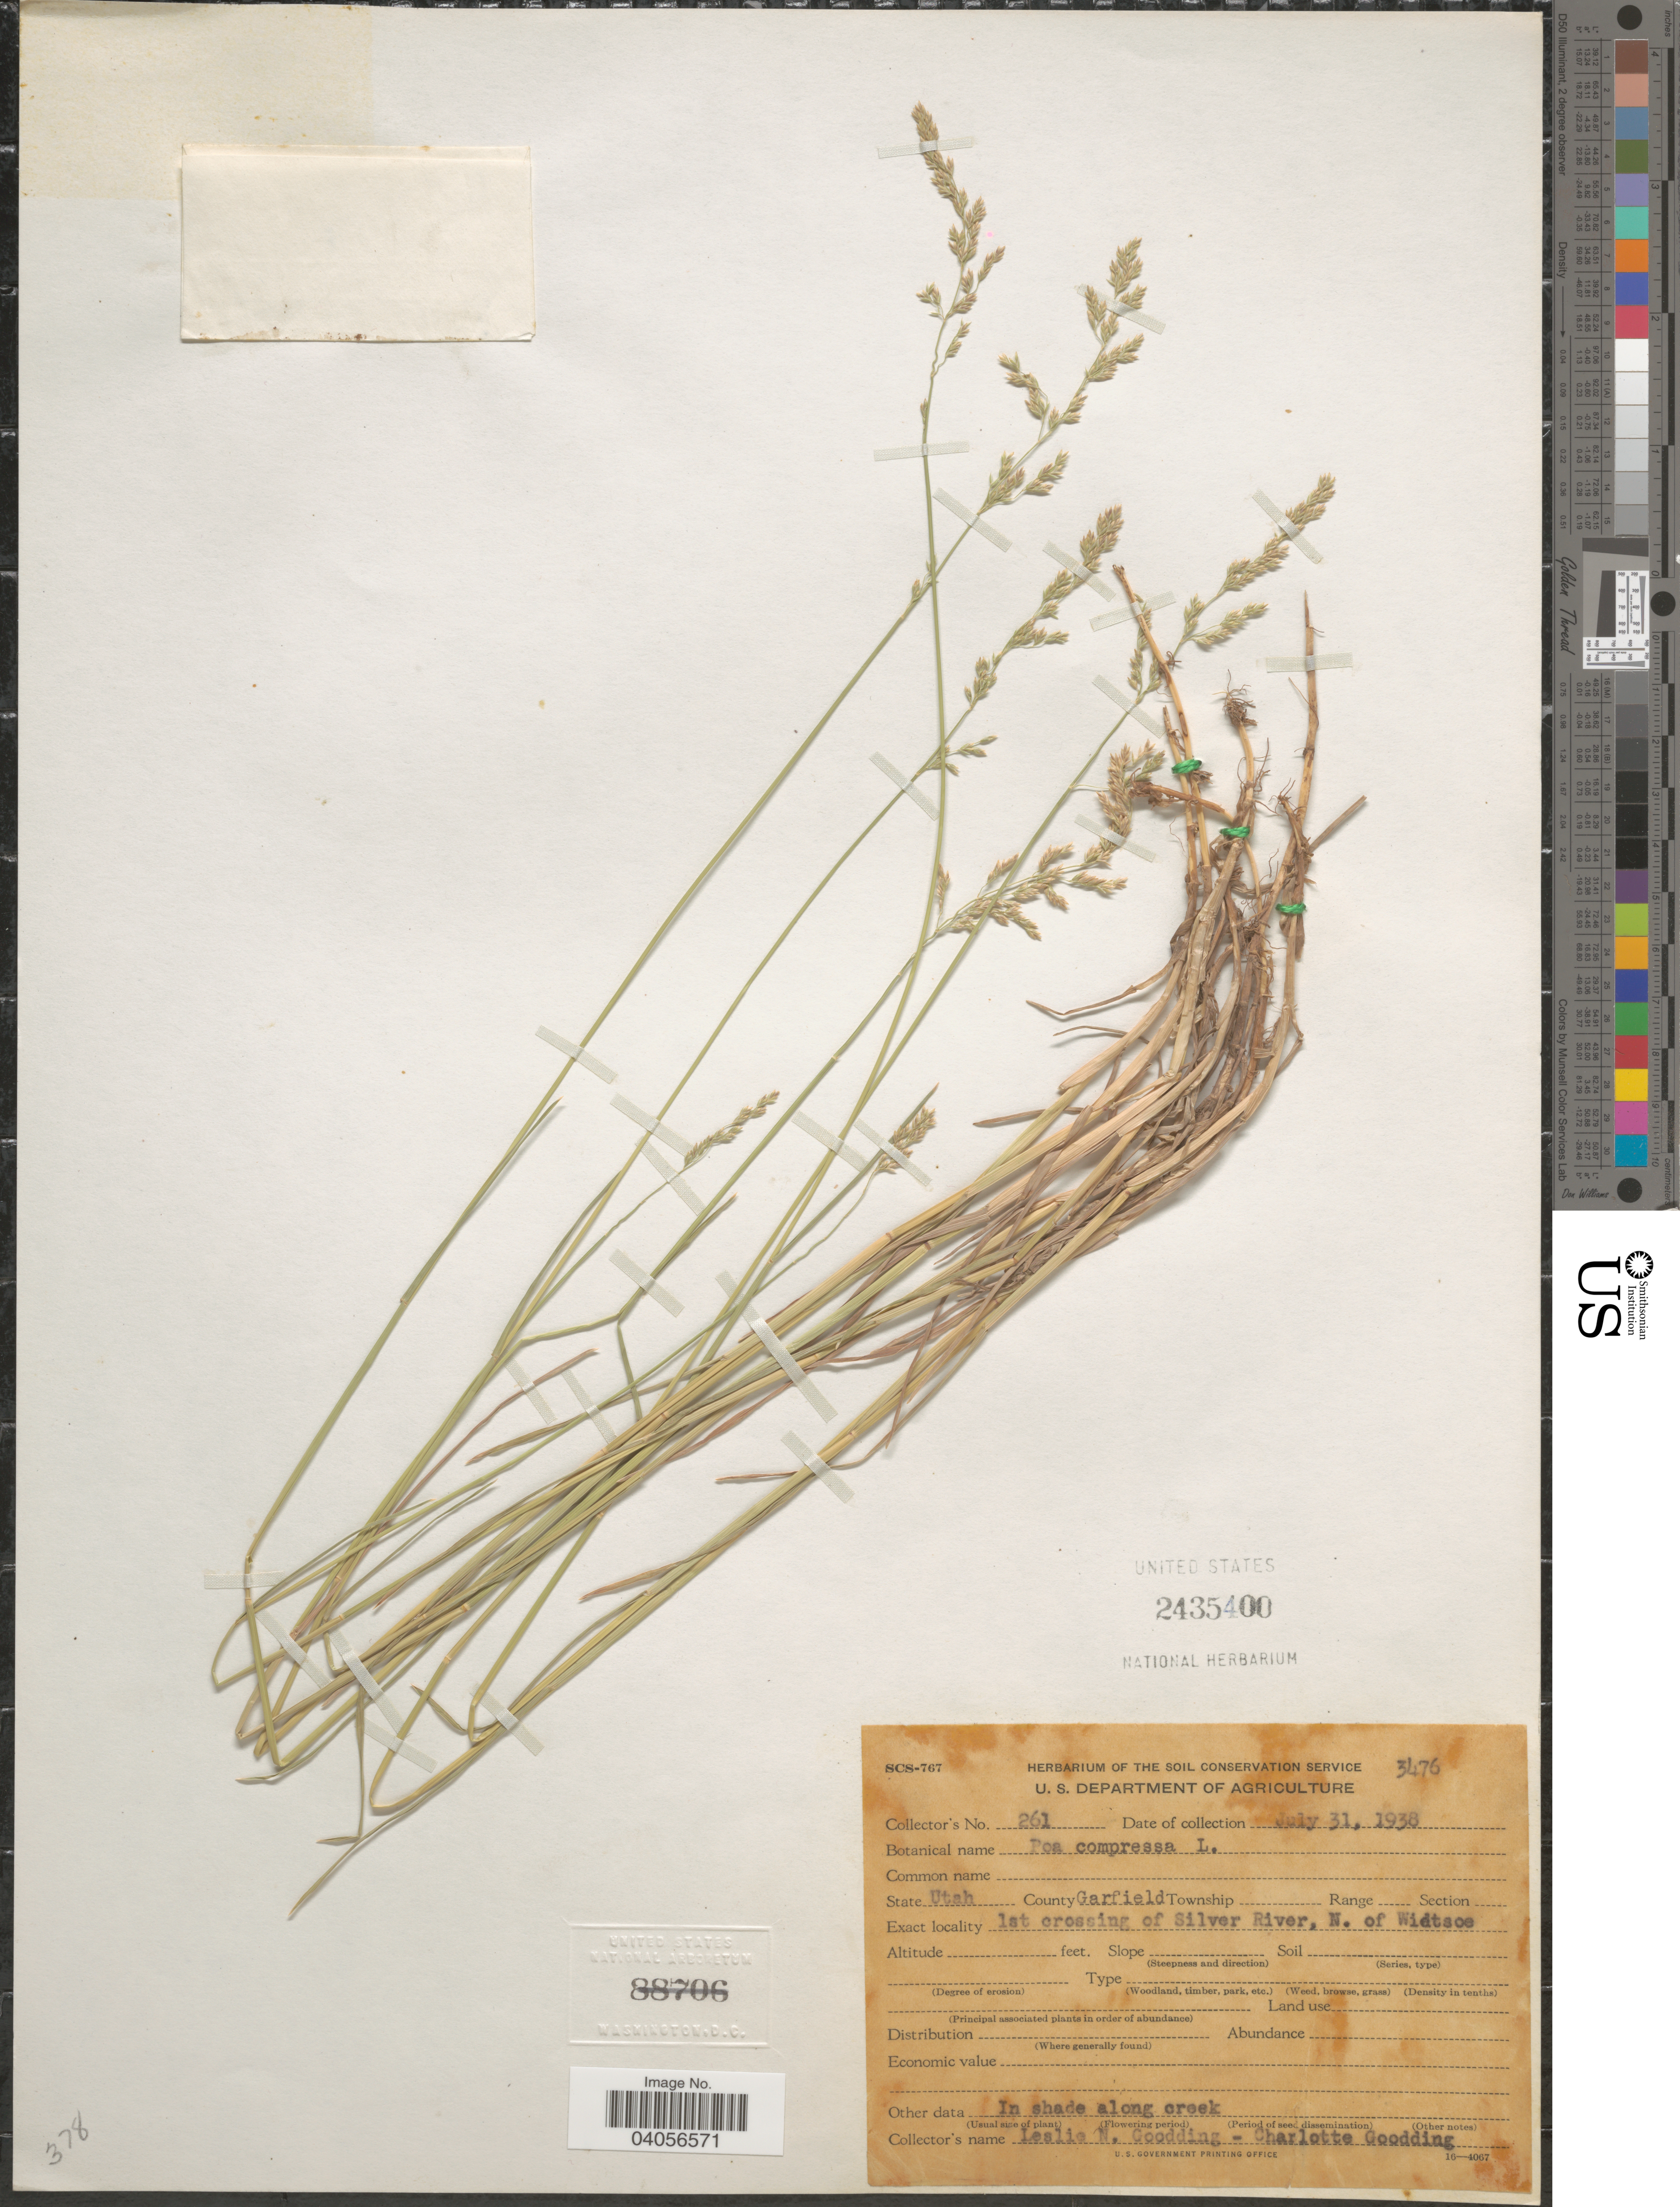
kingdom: Plantae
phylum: Tracheophyta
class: Liliopsida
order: Poales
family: Poaceae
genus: Poa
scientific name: Poa compressa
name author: L.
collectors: L. N. Goodding & C. Goodding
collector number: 261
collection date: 1938-07-31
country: United States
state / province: Utah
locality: County Garfield. 1st crossing of Silver River, N. of Widtsoe.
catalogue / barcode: US 2435400